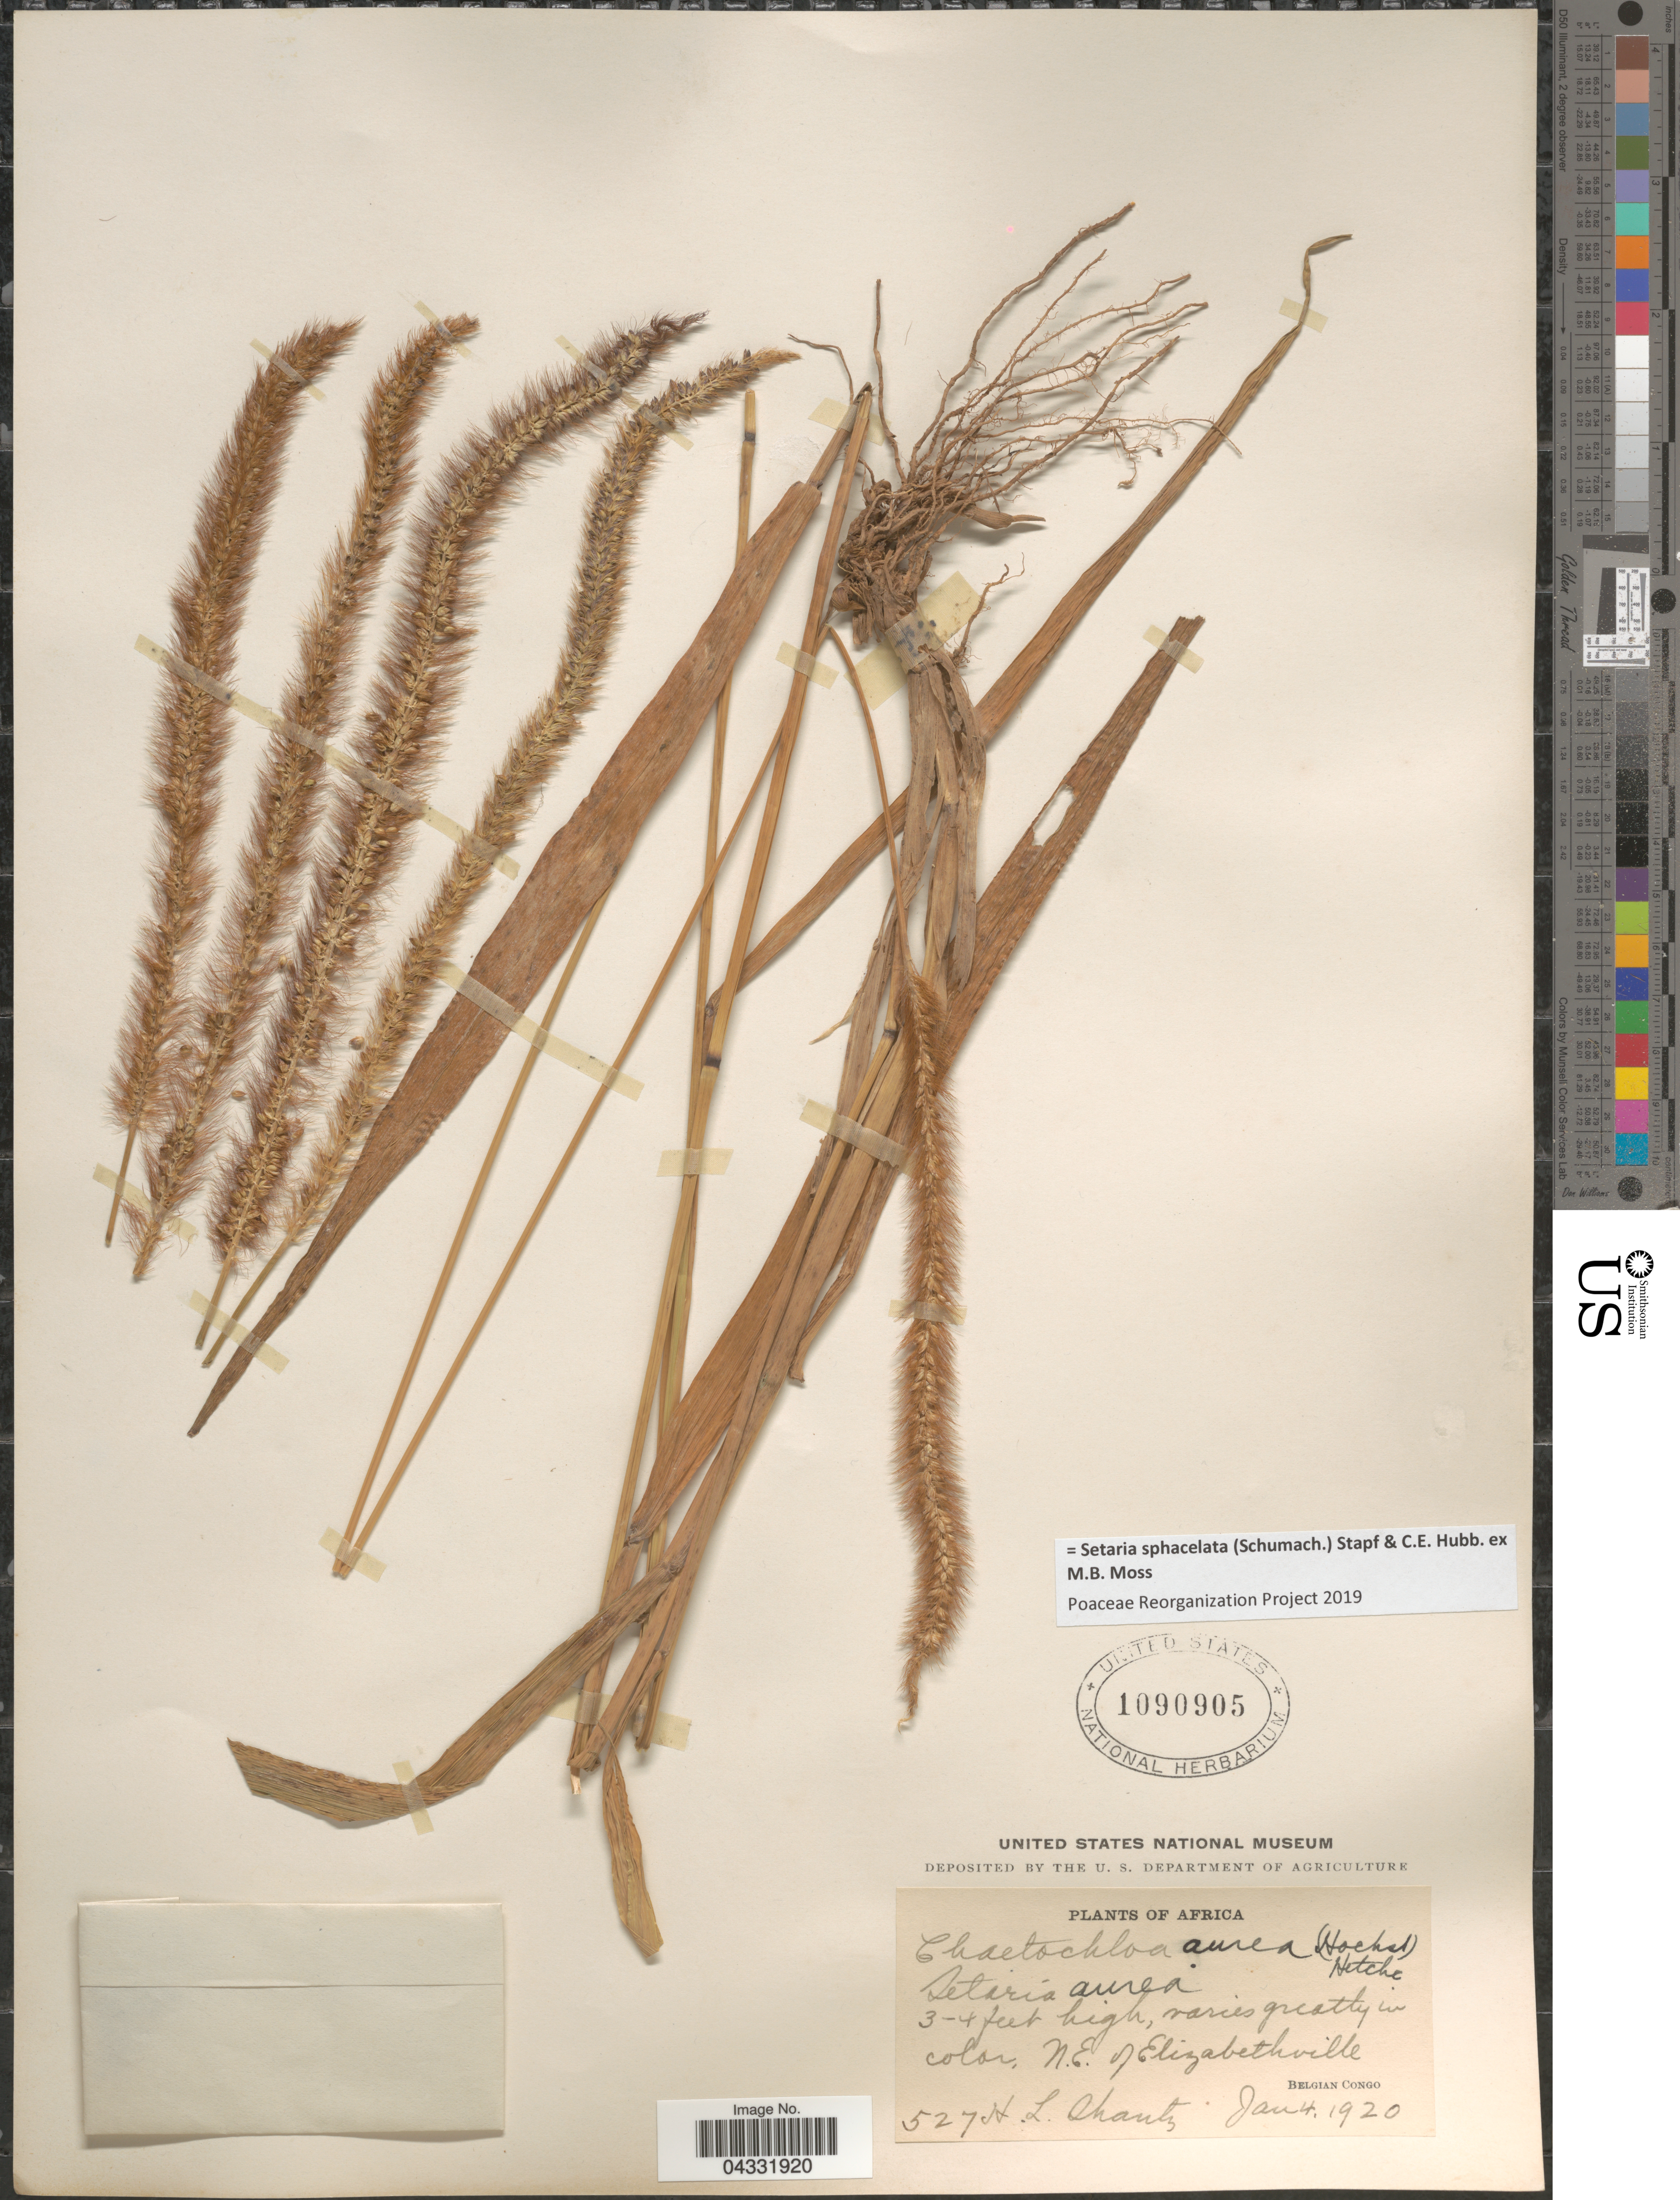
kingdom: Plantae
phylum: Tracheophyta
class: Liliopsida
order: Poales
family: Poaceae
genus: Setaria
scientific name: Setaria sphacelata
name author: (Schumach.) Stapf & Hubb. ex Moss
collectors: H. Shantz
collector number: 527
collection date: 1920-01-04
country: Congo, Democratic Republic of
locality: N.E. of Elizabethville. Belgian Congo.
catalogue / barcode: US 1090905